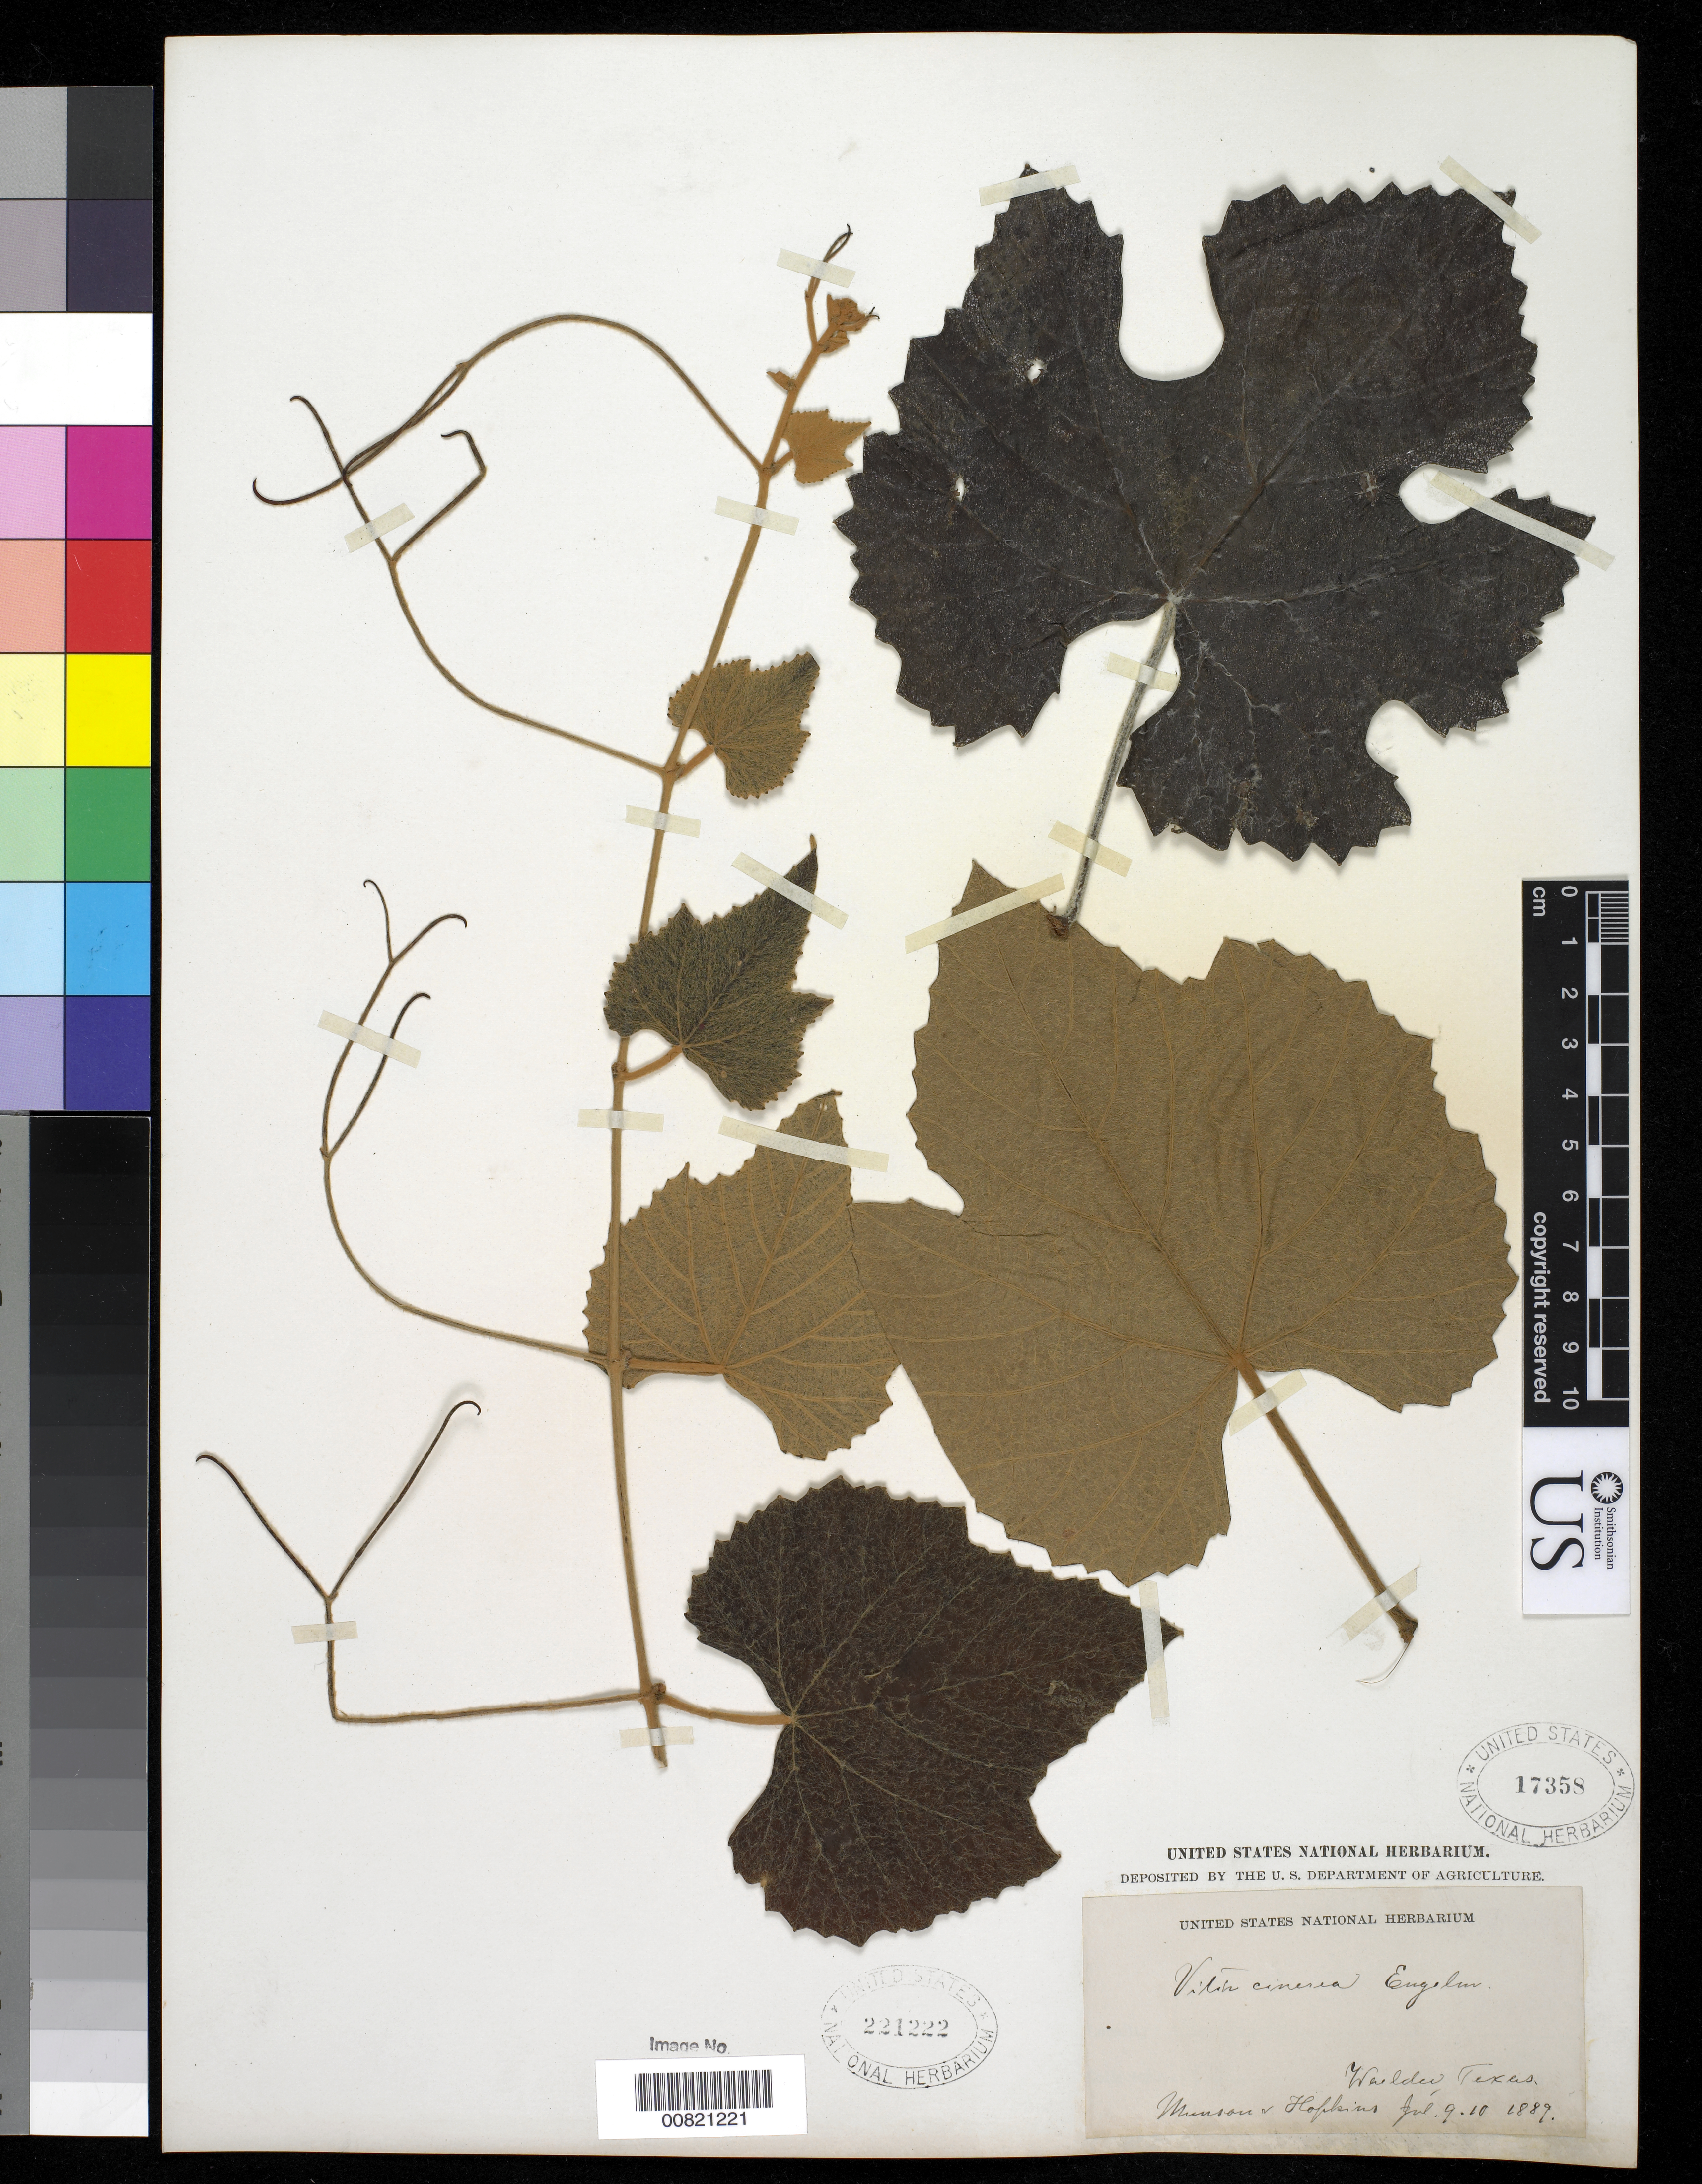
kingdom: Plantae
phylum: Tracheophyta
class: Magnoliopsida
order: Vitales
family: Vitaceae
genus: Vitis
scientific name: Vitis cinerea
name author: (Engelm.) Millardet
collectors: T. V. Munson & -. Hopkins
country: United States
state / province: Texas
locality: Walder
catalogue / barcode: US 221222